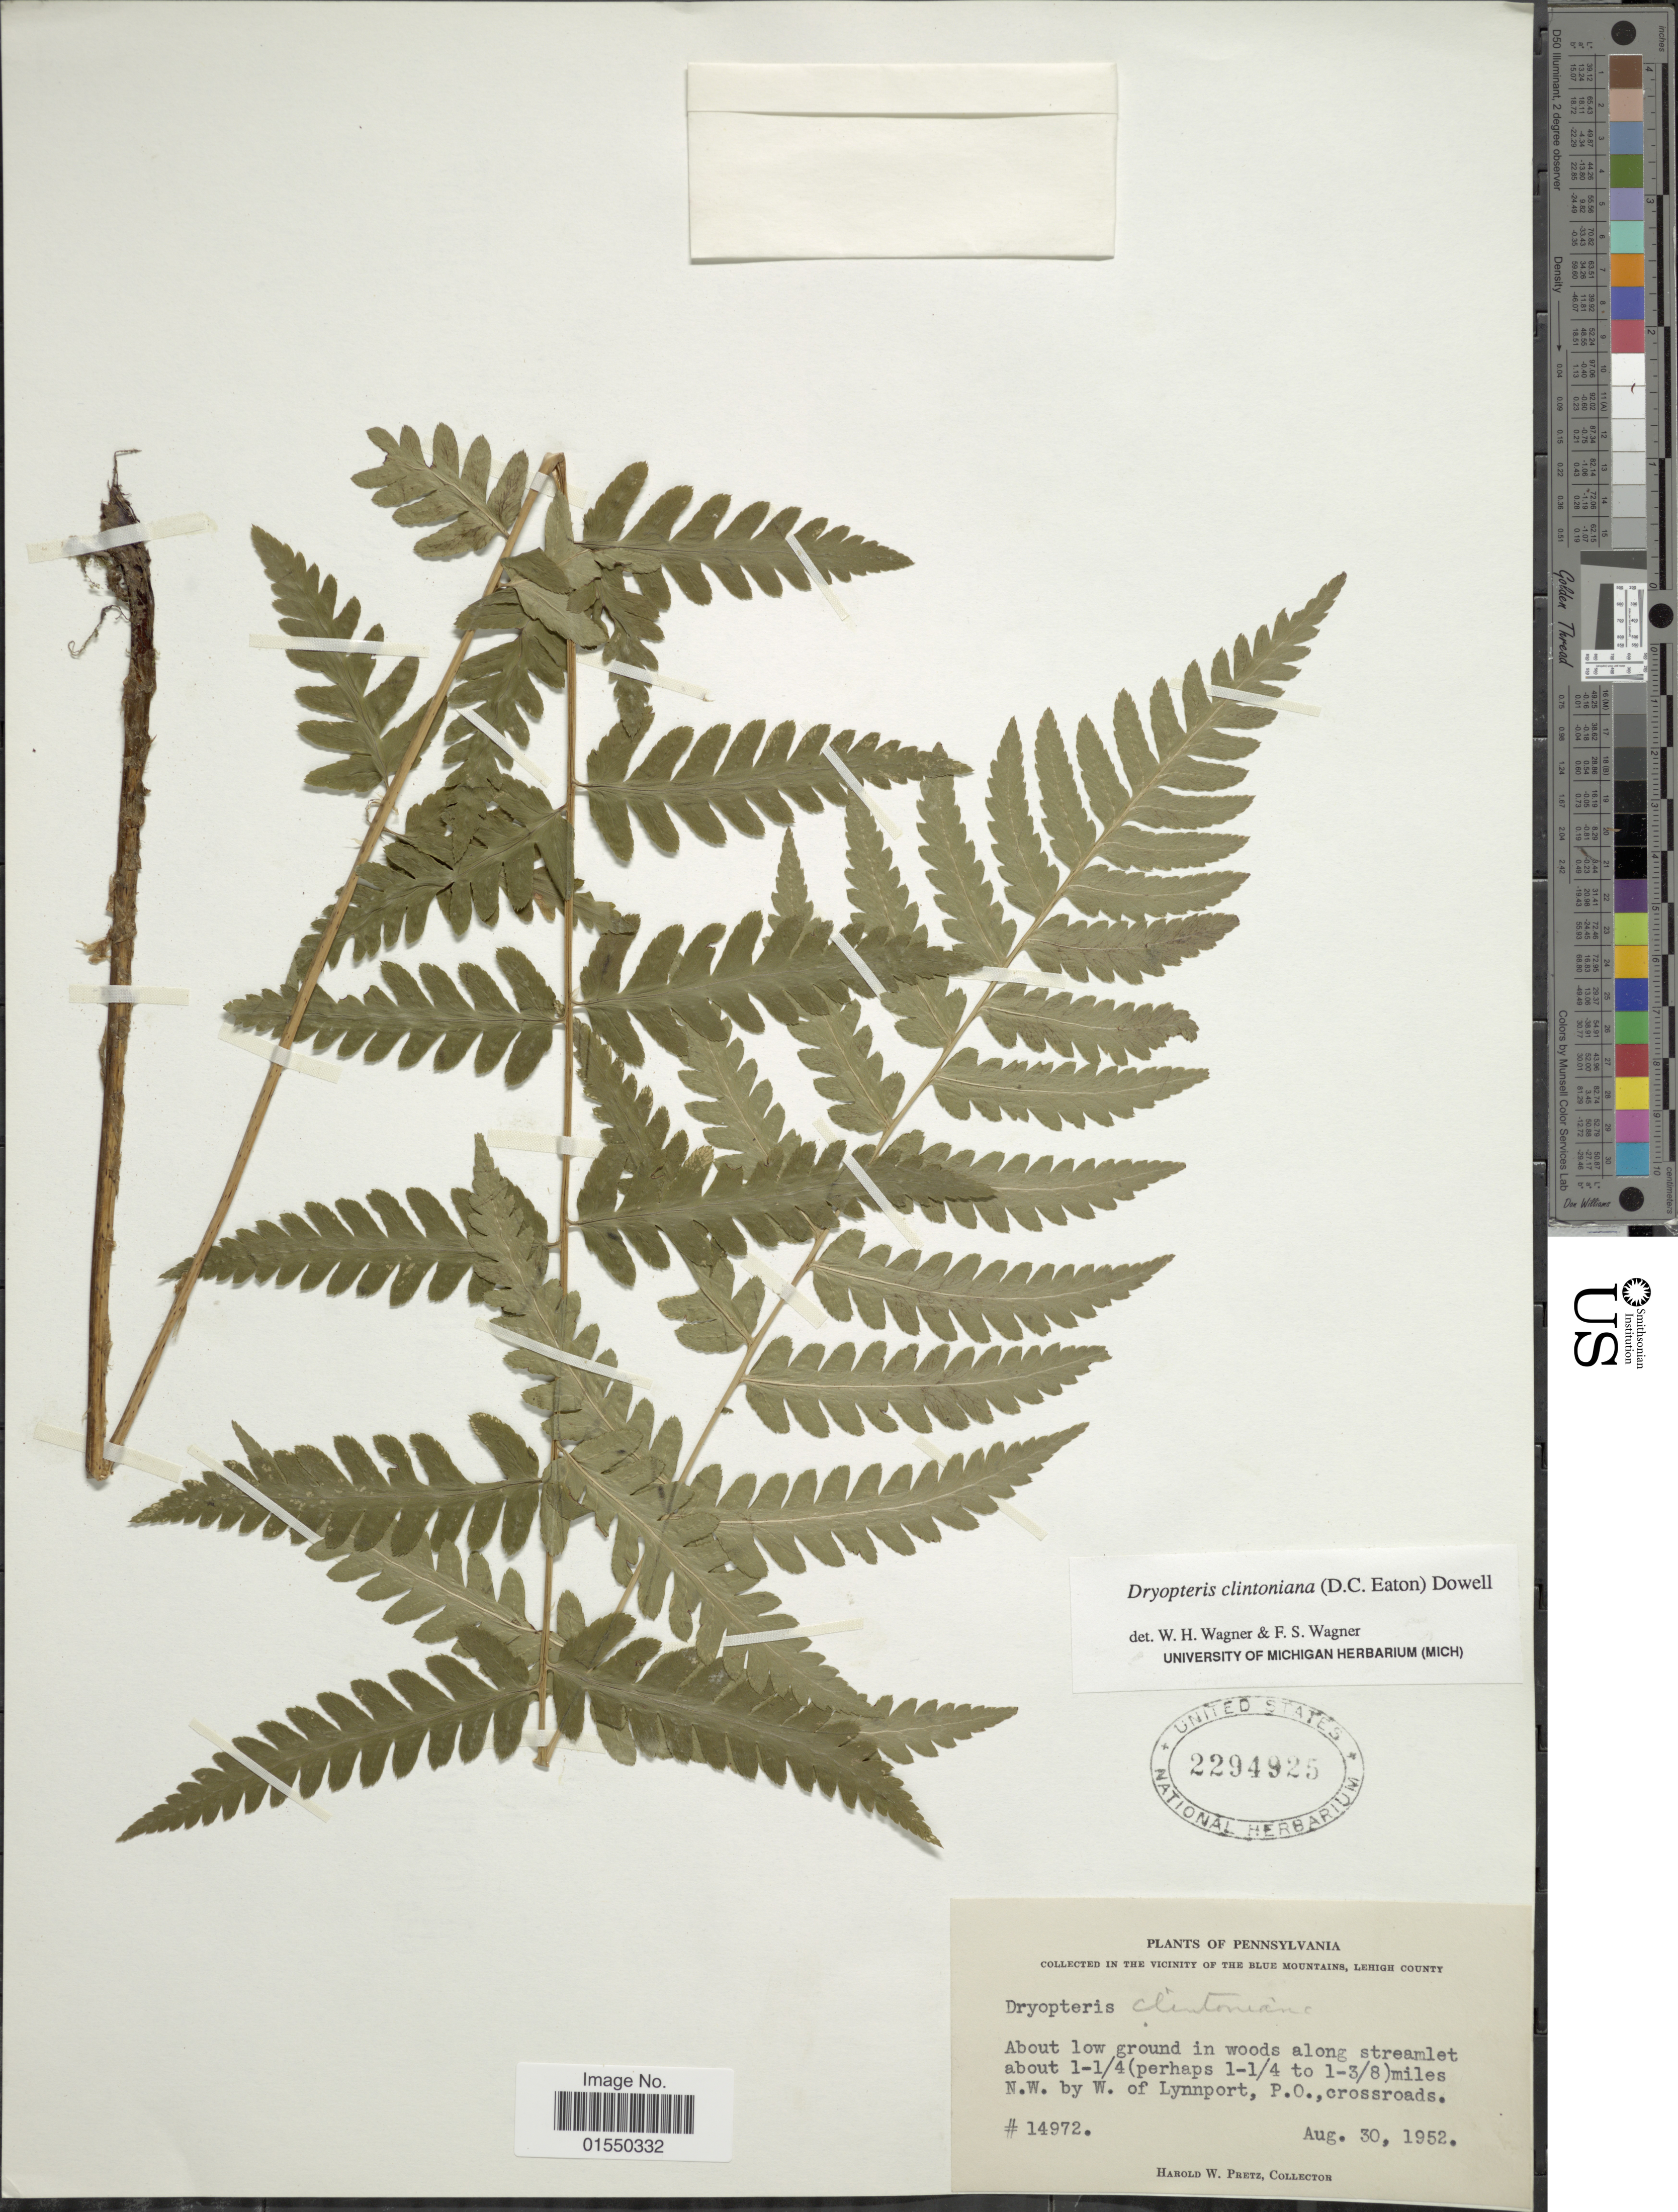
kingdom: Plantae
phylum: Tracheophyta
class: Polypodiopsida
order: Polypodiales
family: Dryopteridaceae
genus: Dryopteris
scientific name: Dryopteris clintoniana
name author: (D.C. Eaton) Dowell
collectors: H. W. Pretz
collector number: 14972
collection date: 1952-08-30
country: United States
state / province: Pennsylvania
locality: Vicinity of the Blue Mountains, Lehigh County, about 1-1/4 (perhaps 1-1/4 to 1-3/8) miles N. W. by W. of Lynnport, P. O.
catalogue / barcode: US 2294925